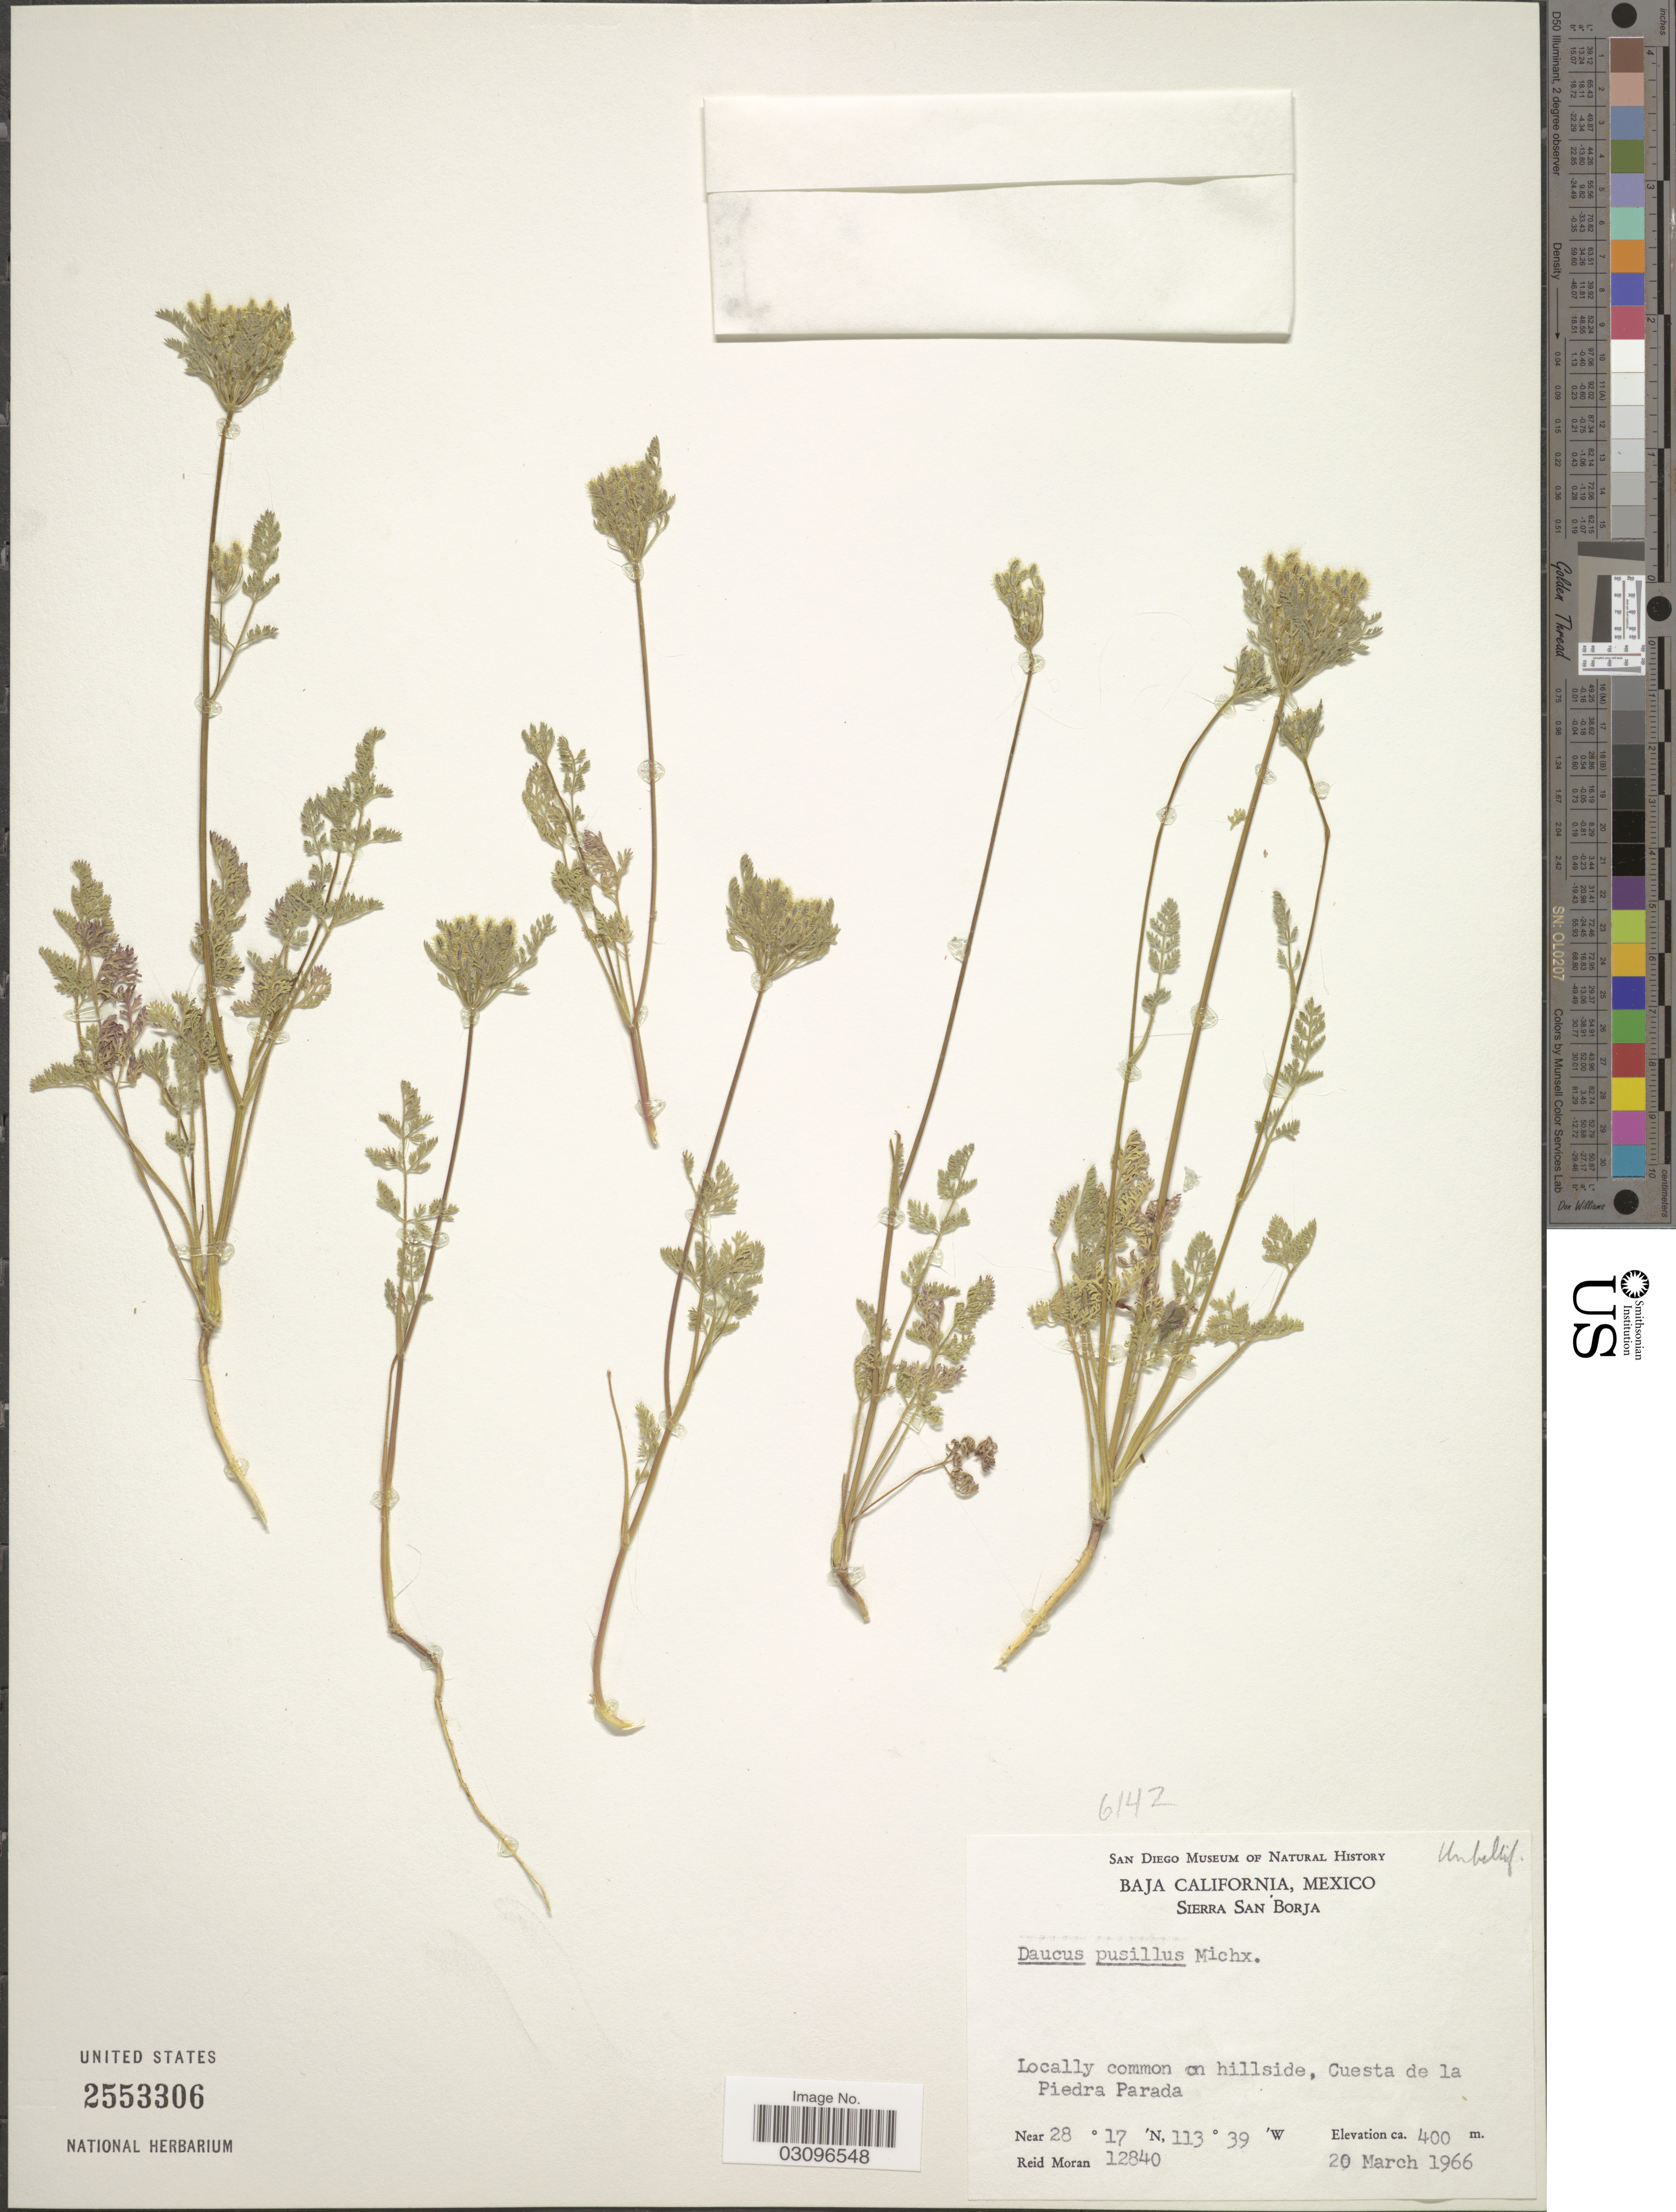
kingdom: Plantae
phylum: Tracheophyta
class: Magnoliopsida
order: Apiales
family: Apiaceae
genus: Daucus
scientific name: Daucus pusillus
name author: Michx.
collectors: R. Moran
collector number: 12840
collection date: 1966-03-20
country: Mexico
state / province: Baja California Norte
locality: Sierra San Borja, Locally common on hillside, Cuesta de la Piedra Parada.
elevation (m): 400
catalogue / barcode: US 2553306